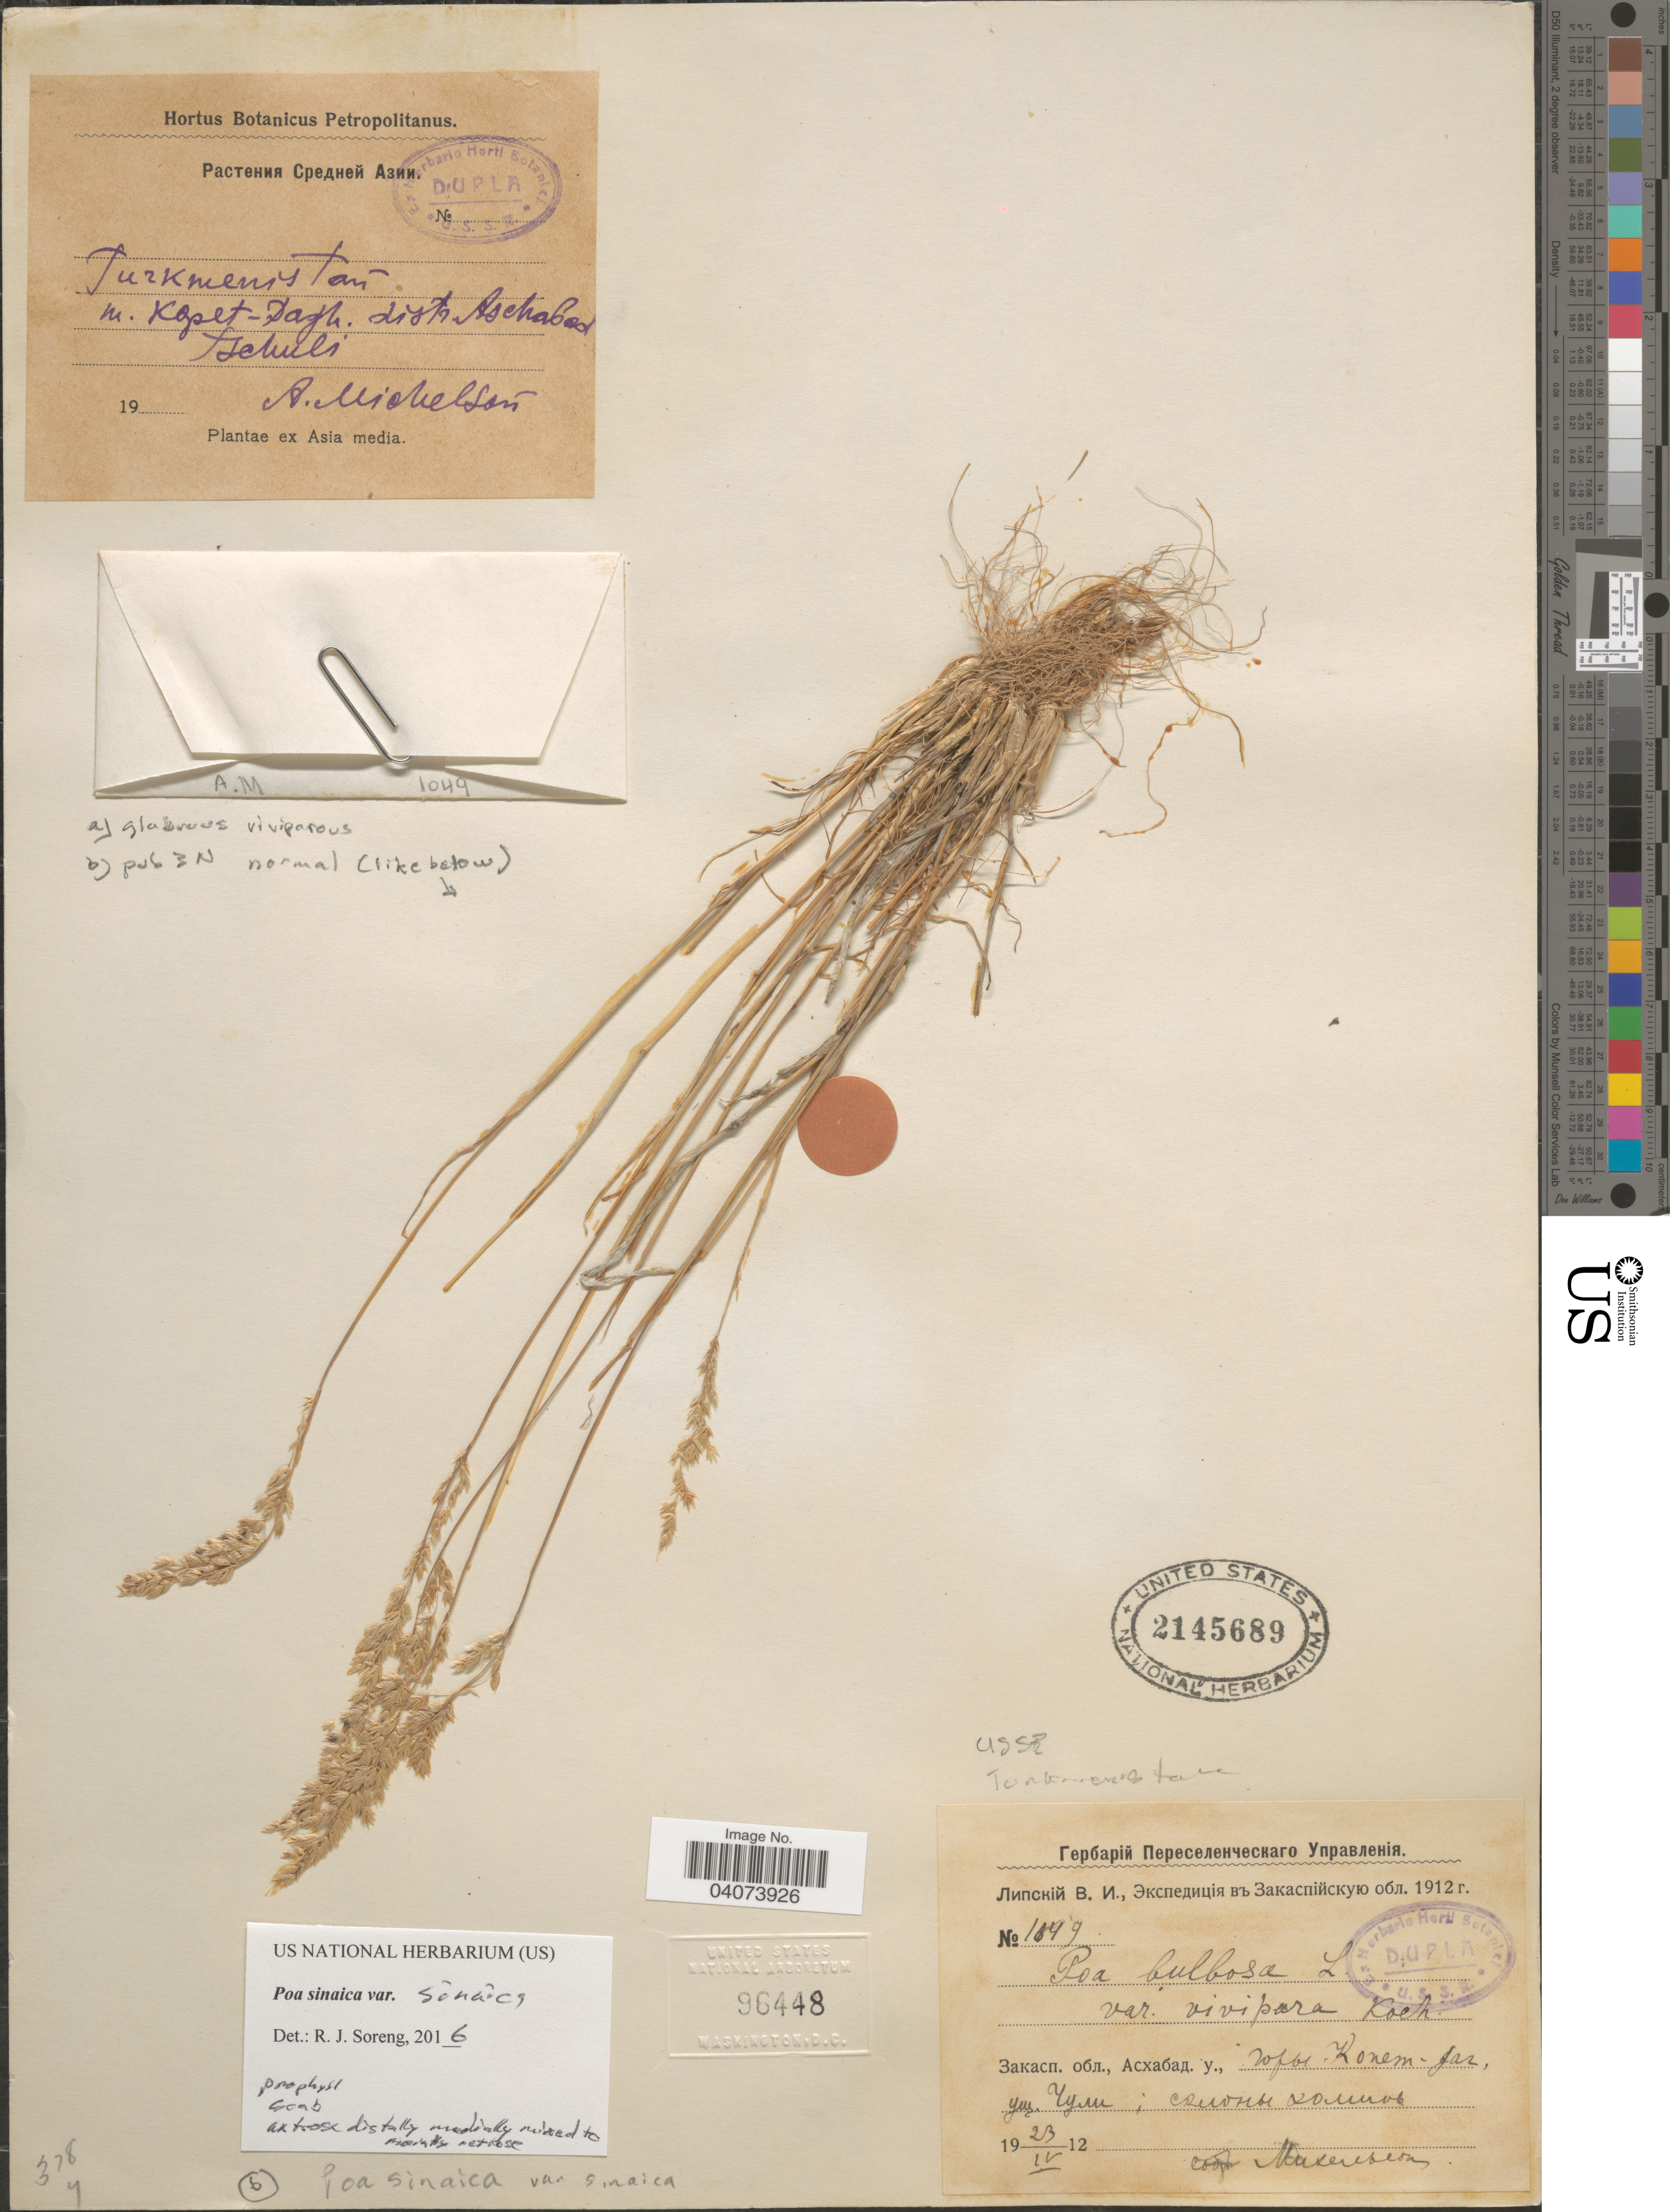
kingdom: Plantae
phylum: Tracheophyta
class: Liliopsida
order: Poales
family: Poaceae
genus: Poa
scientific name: Poa sinaica var. sinaica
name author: Steud.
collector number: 1849*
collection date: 1912-04-23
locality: X.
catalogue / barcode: US 2145689-2